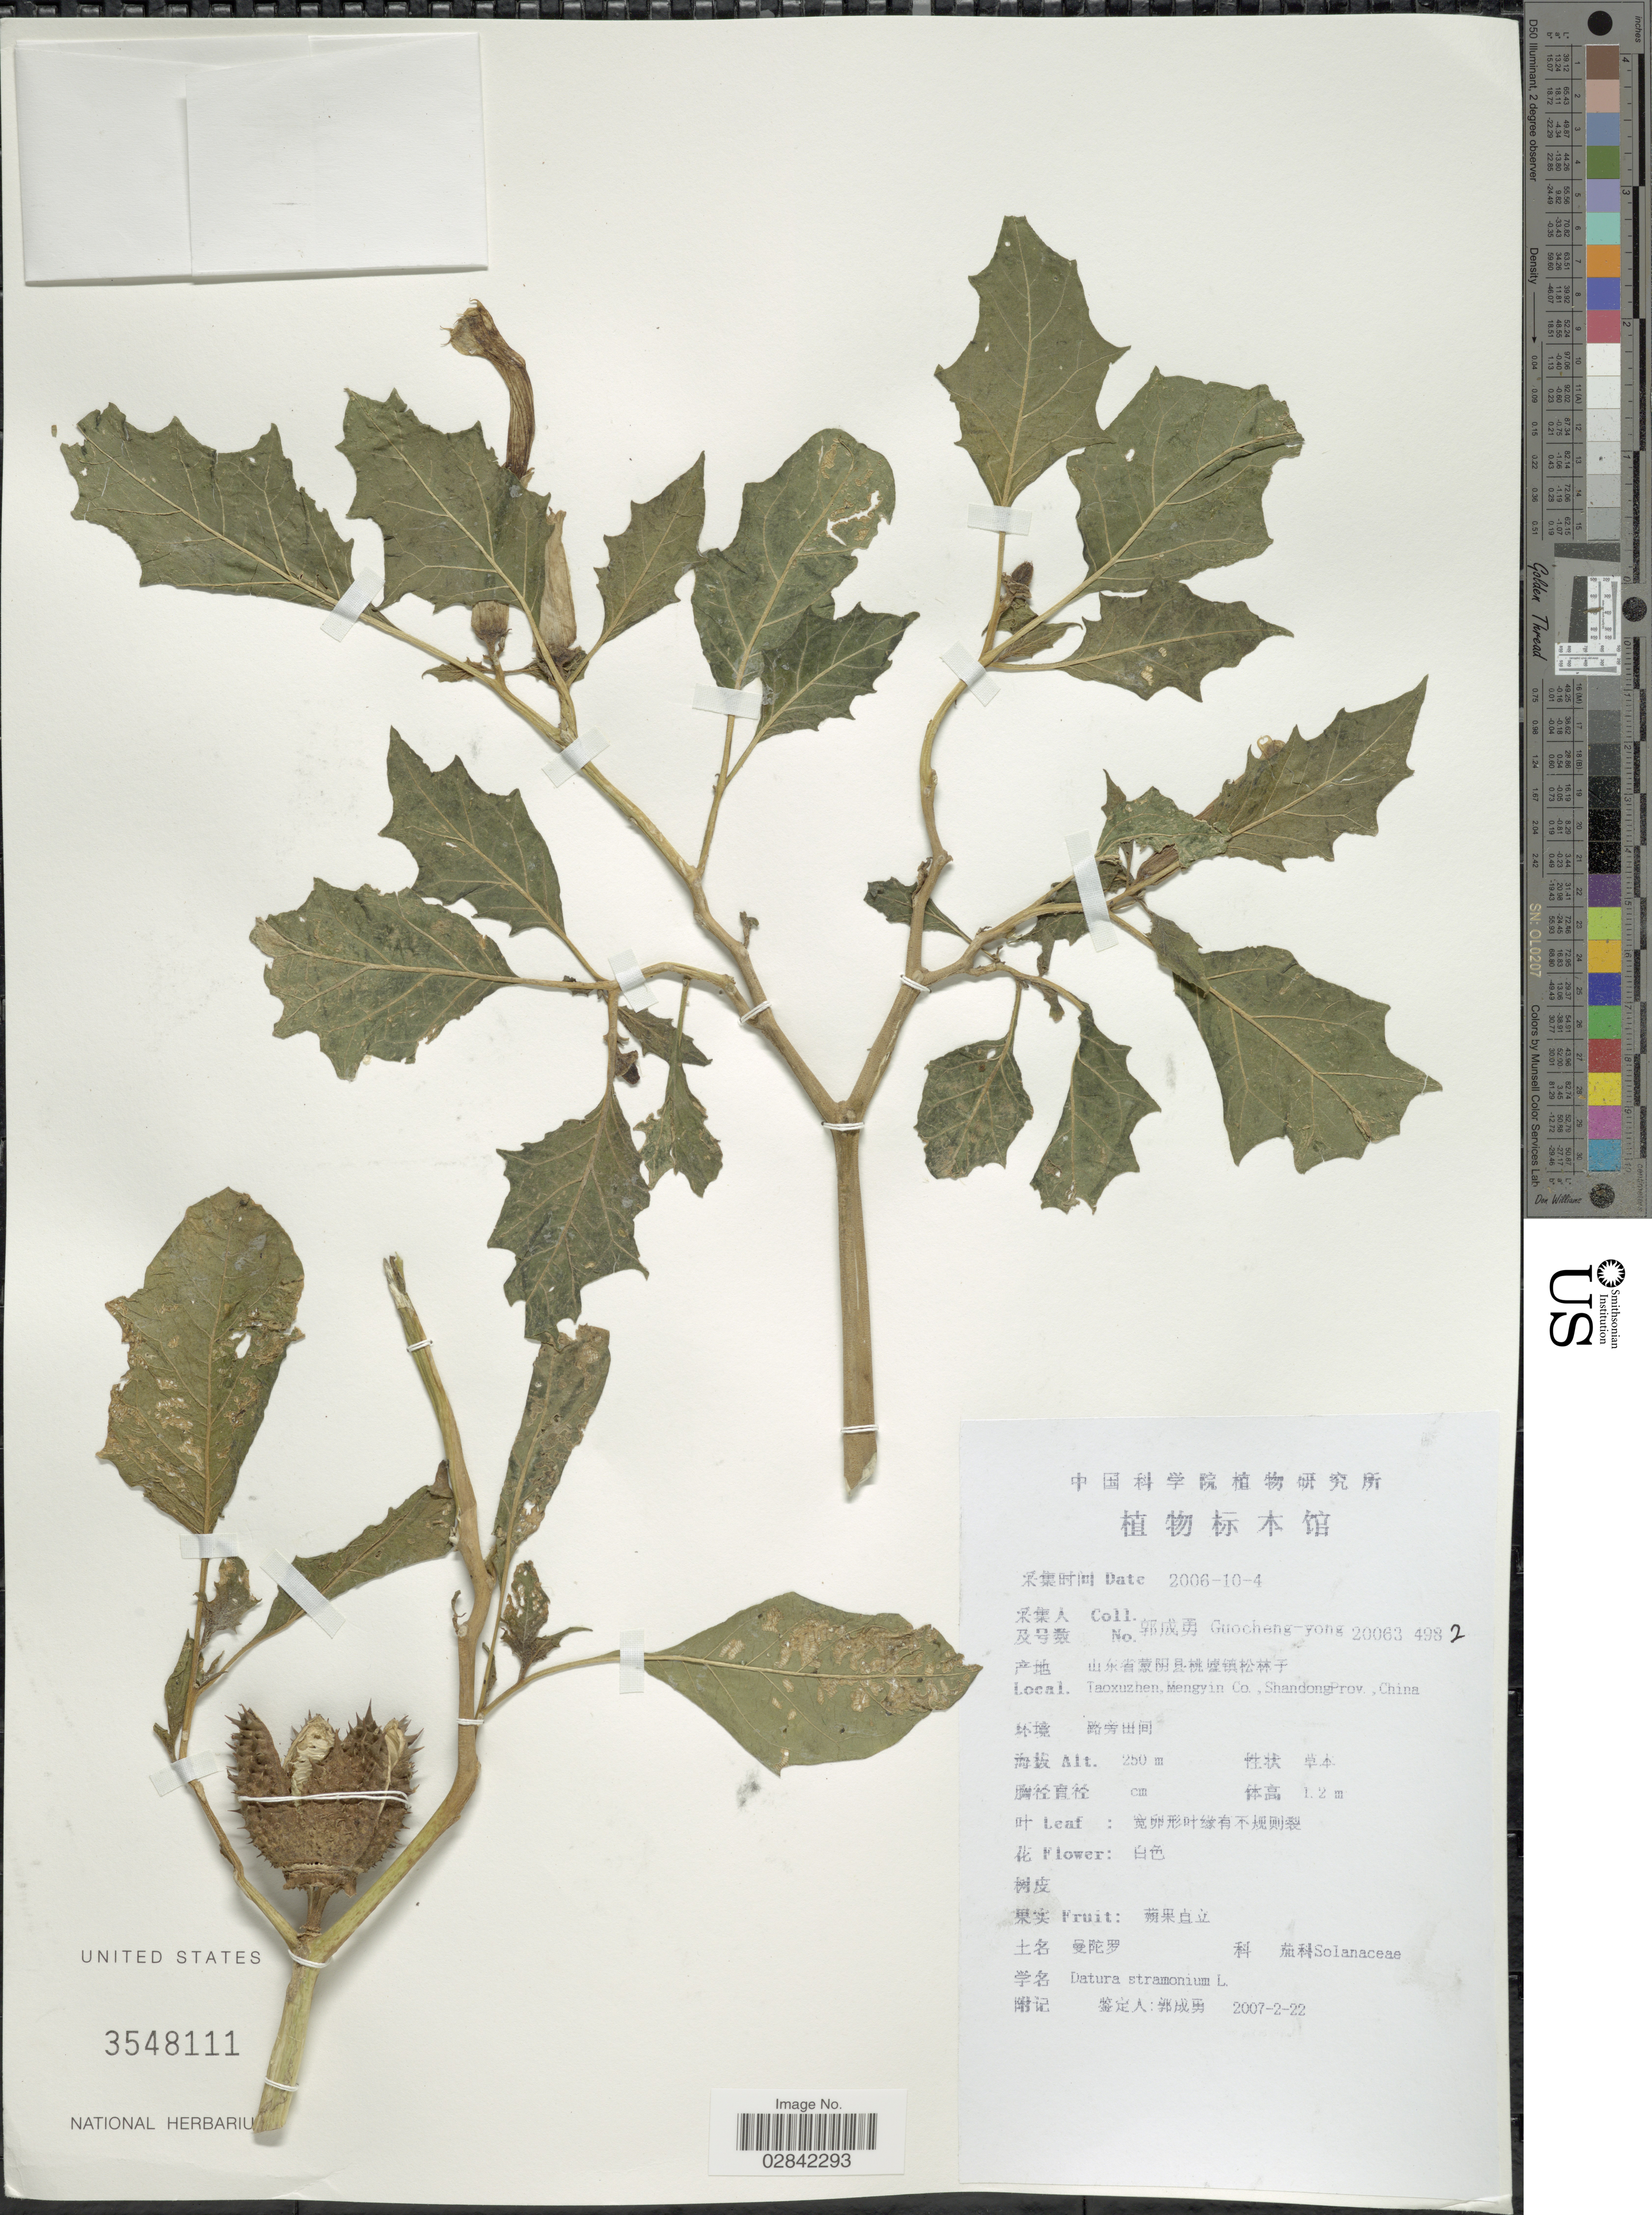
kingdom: Plantae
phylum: Tracheophyta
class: Magnoliopsida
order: Solanales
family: Solanaceae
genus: Datura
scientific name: Datura stramonium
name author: L.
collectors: Guo cheng-yong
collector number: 20063 498 2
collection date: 2006-10-04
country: China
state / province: Shandong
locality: Taoxuzhen, Mengyin Co., Shandong Prov. China.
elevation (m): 250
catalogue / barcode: US 3548111